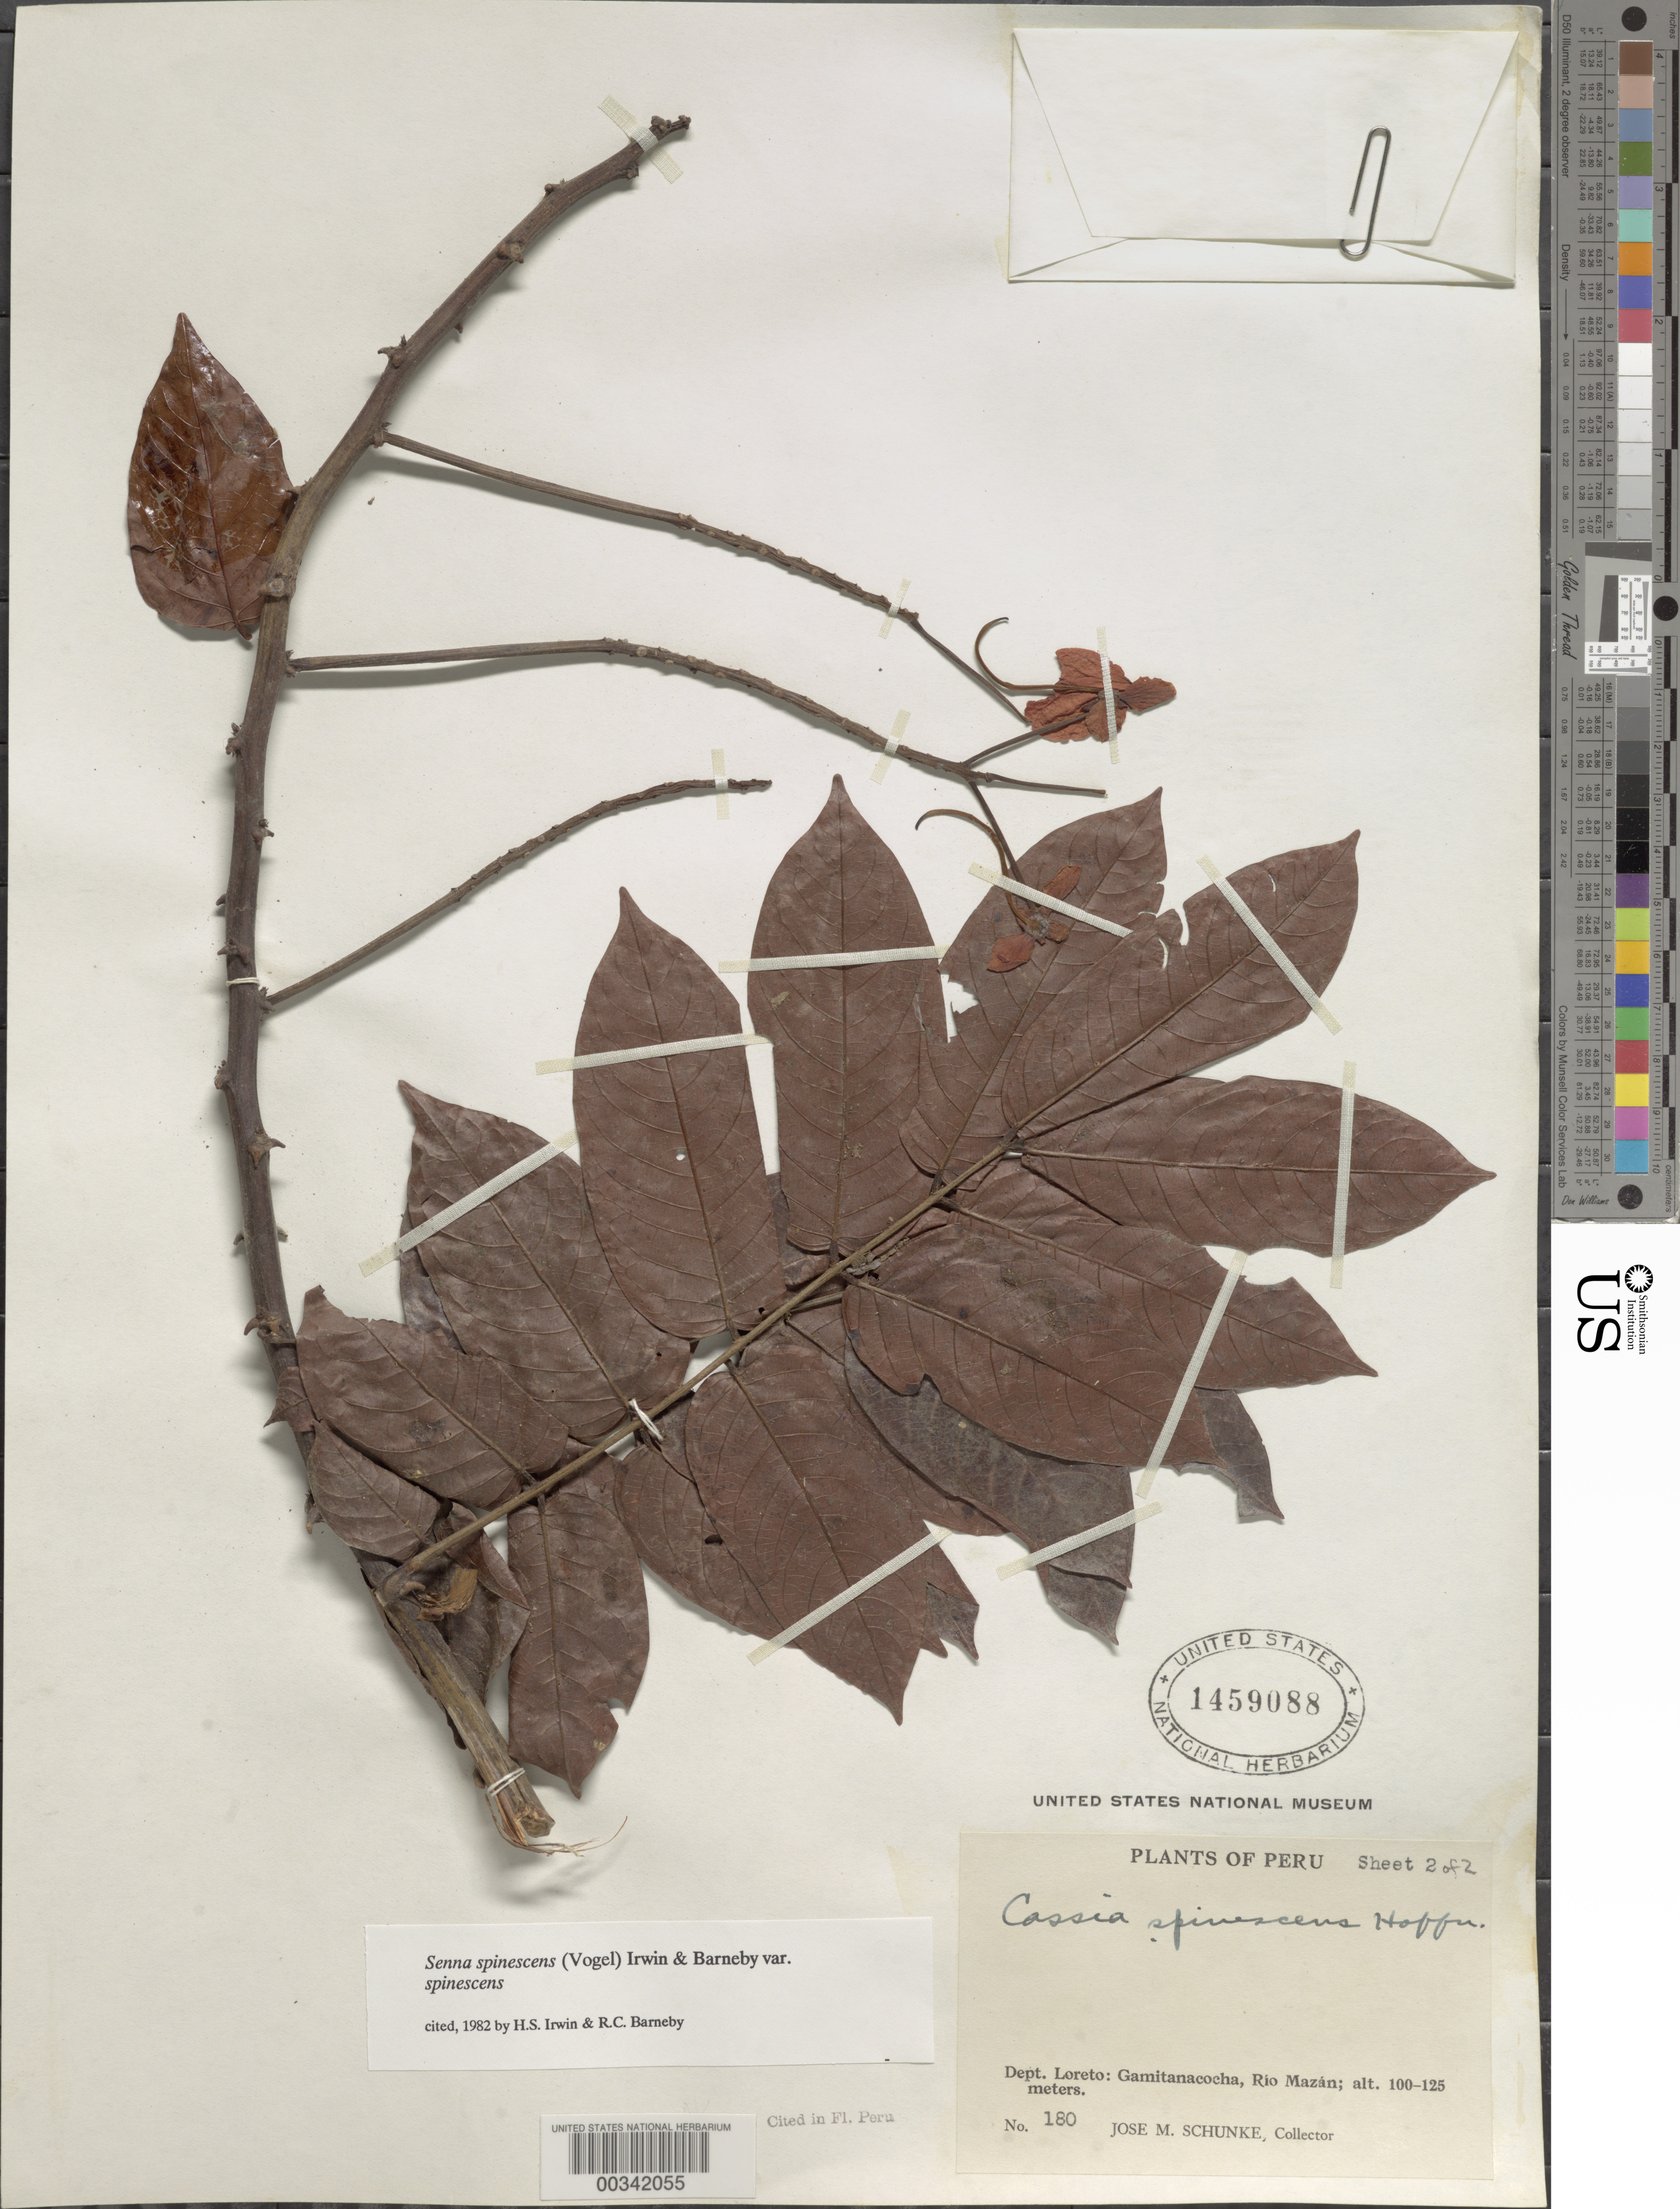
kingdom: Plantae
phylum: Tracheophyta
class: Magnoliopsida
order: Fabales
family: Fabaceae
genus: Senna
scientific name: Senna spinescens var. spinescens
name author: (Hoffmanns. ex Vogel) H.S. Irwin & Barneby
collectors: J. M. Schunke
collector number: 180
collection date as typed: Feb 1935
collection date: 1935-02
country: Peru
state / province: Loreto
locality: Gamitanacocha, rio mazan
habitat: In bank of river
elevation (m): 105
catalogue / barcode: US 1459088